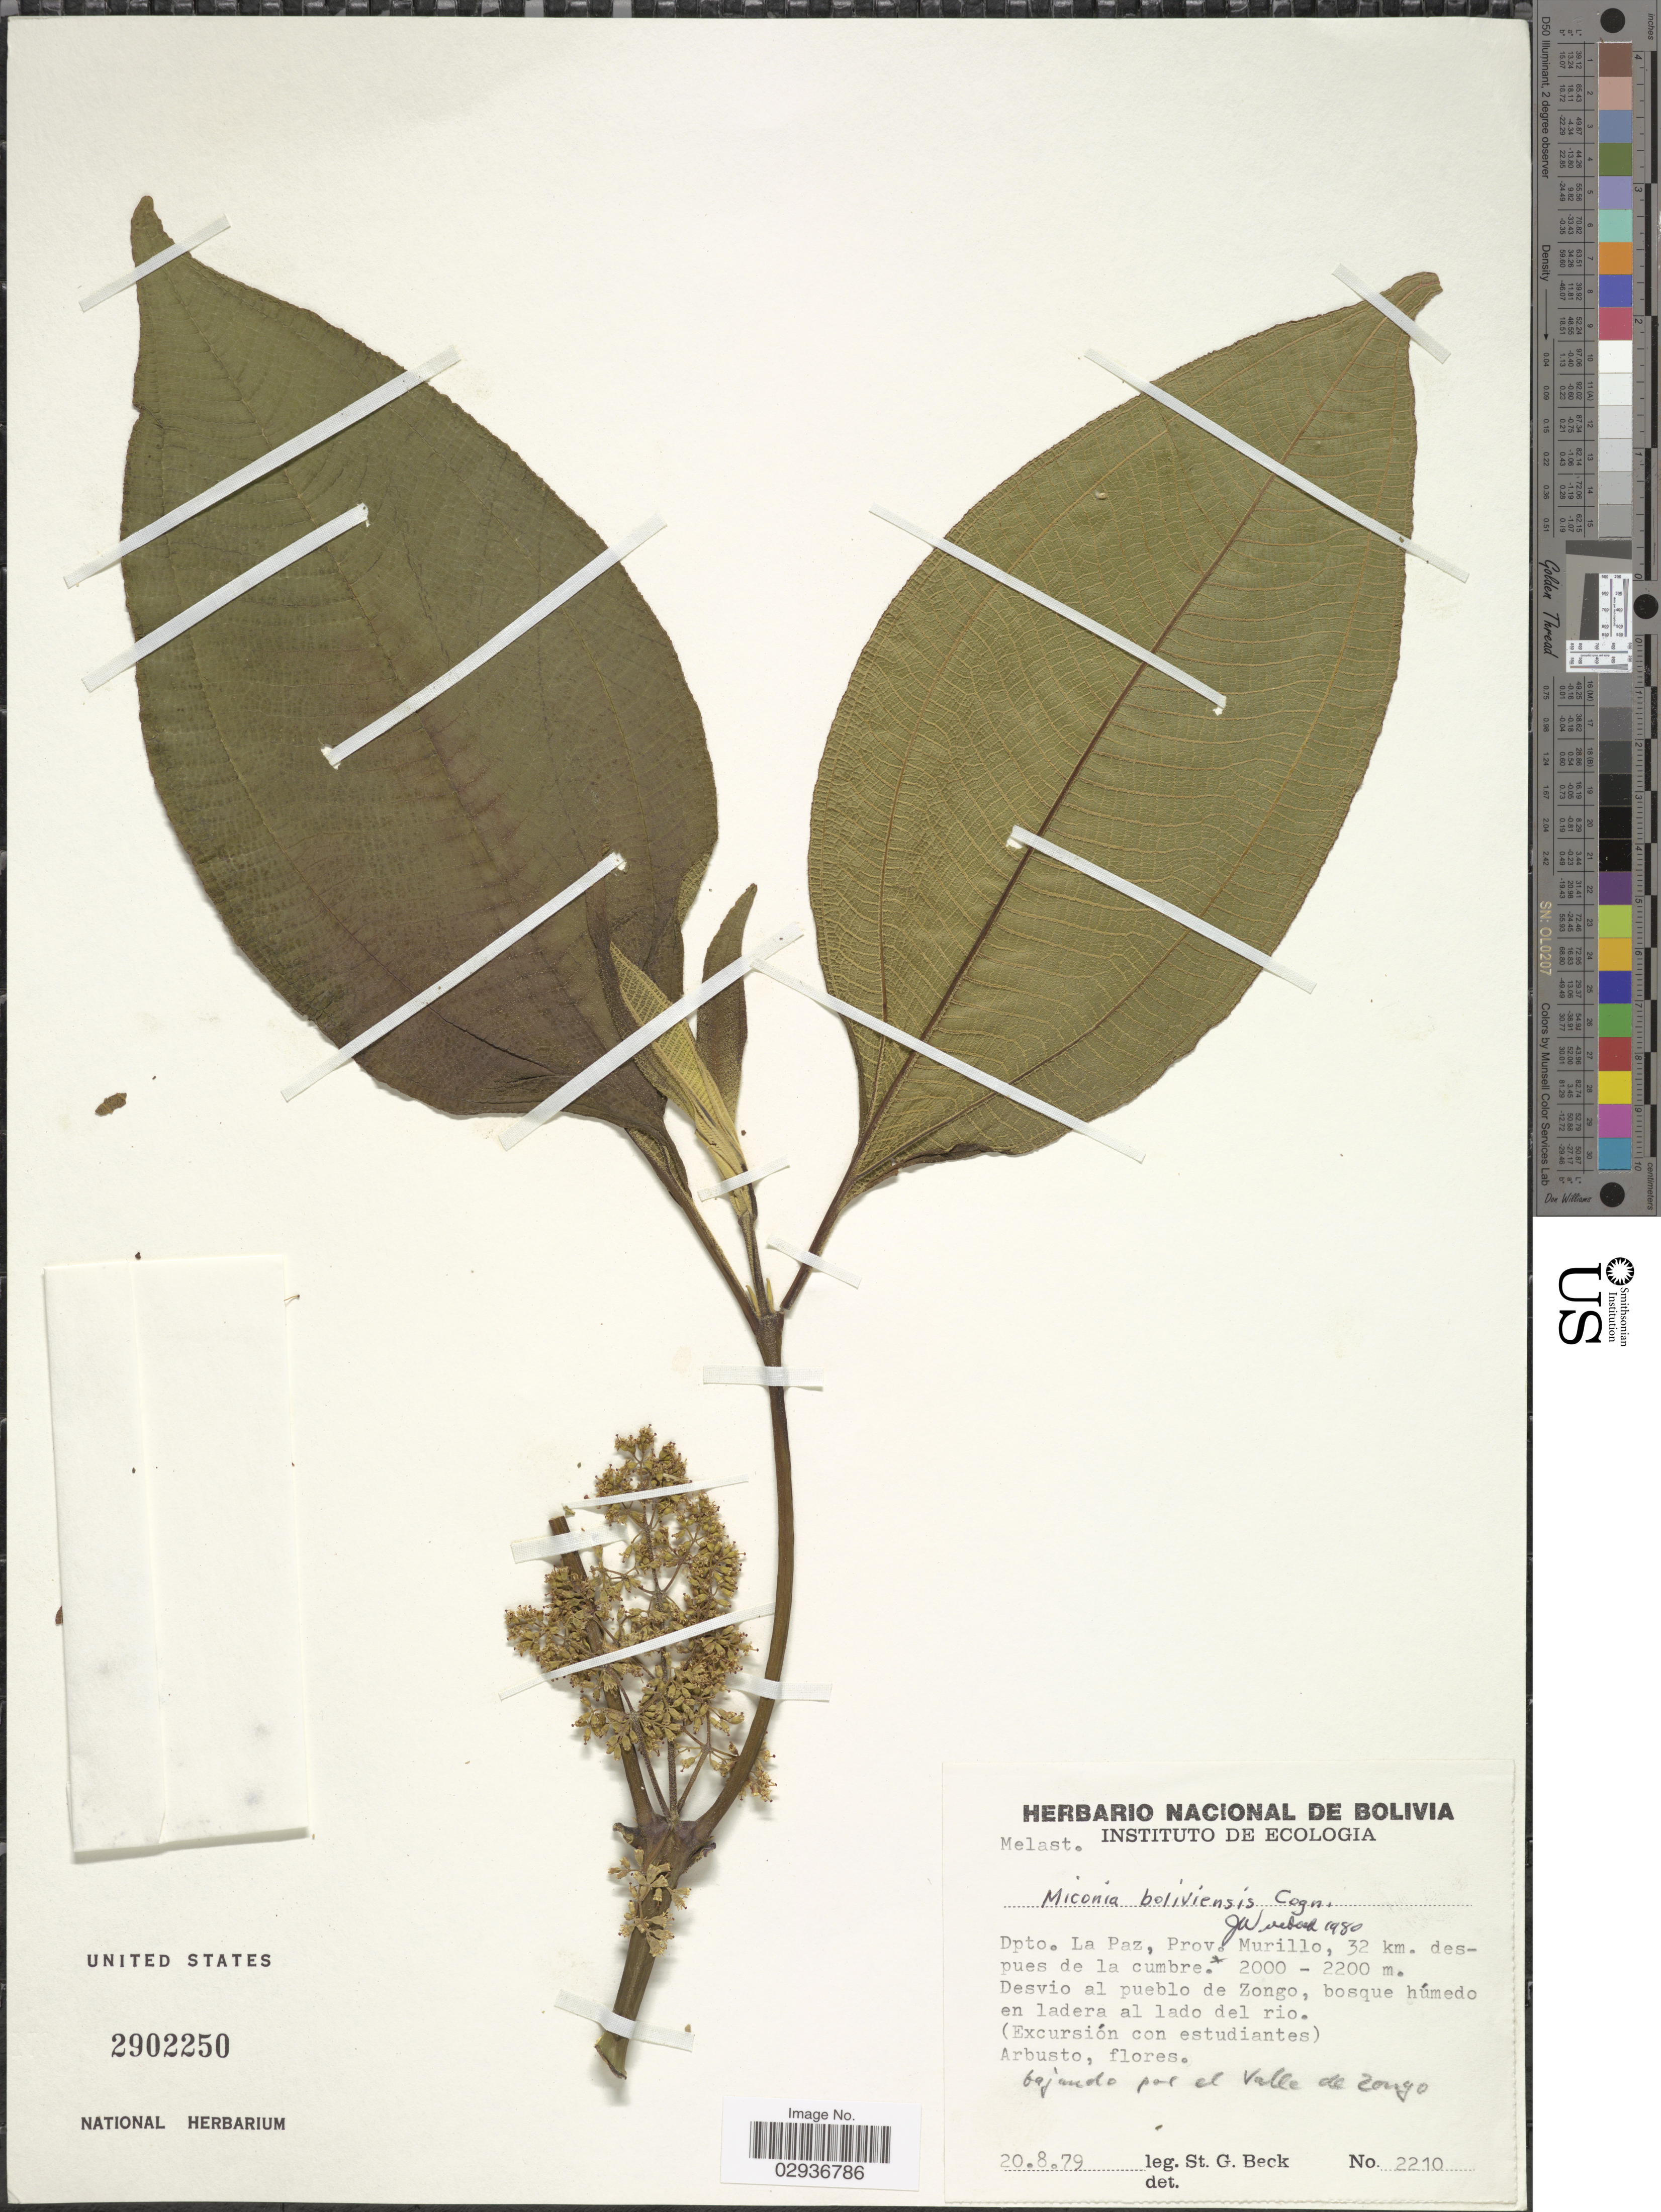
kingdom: Plantae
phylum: Tracheophyta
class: Magnoliopsida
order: Myrtales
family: Melastomataceae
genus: Miconia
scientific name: Miconia bolivarensis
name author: Wurdack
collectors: S. G. Beck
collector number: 2210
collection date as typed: Transcribed d/m/y: 20/8/79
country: Bolivia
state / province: La Paz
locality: Dpto. La Paz, Prov. Murillo, 32 km. despues de la cumbre. Desvio al pueblo de Zongo. Bajando por el Valle de Zongo.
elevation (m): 2000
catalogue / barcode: US 2902250